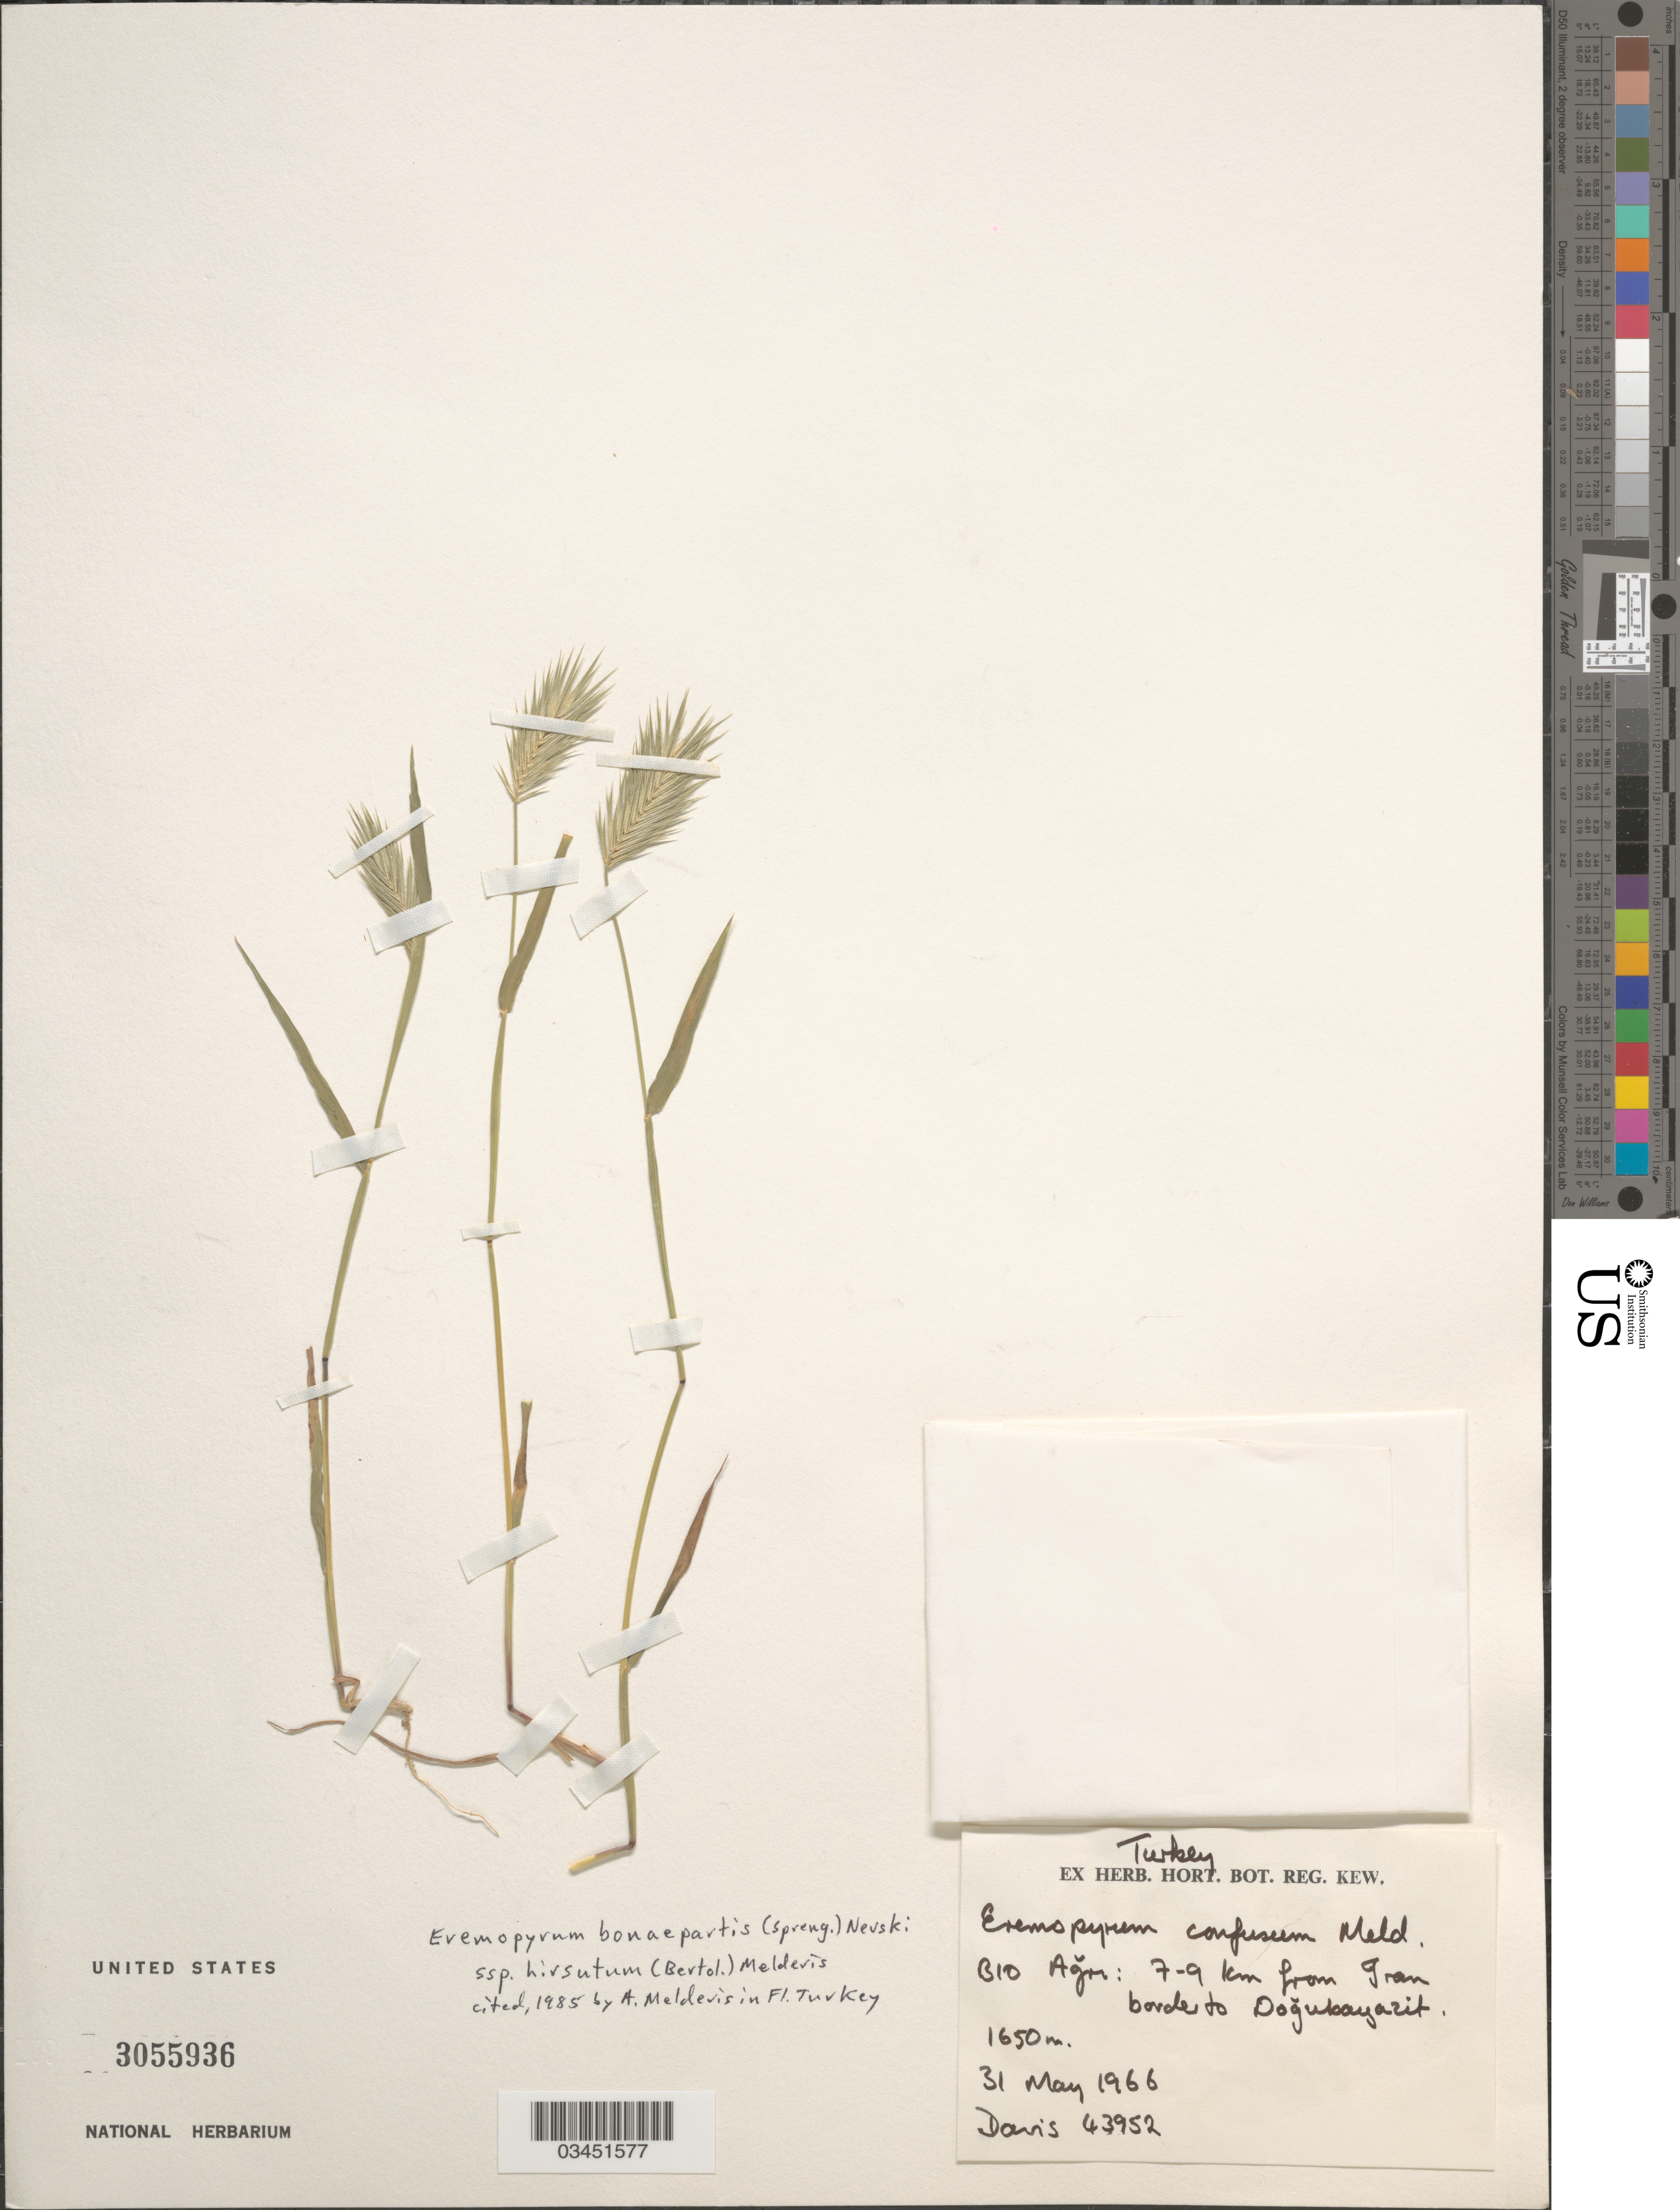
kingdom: Plantae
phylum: Tracheophyta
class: Liliopsida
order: Poales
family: Poaceae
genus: Eremopyrum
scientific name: Eremopyrum bonaepartis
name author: (Spreng.) Nevski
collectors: -. Davis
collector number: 43952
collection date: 1966-05-31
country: Turkey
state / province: Agri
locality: B10 Ağri: 7-9 km from Iran border to Doğubayarit.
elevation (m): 1650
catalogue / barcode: US 3055936